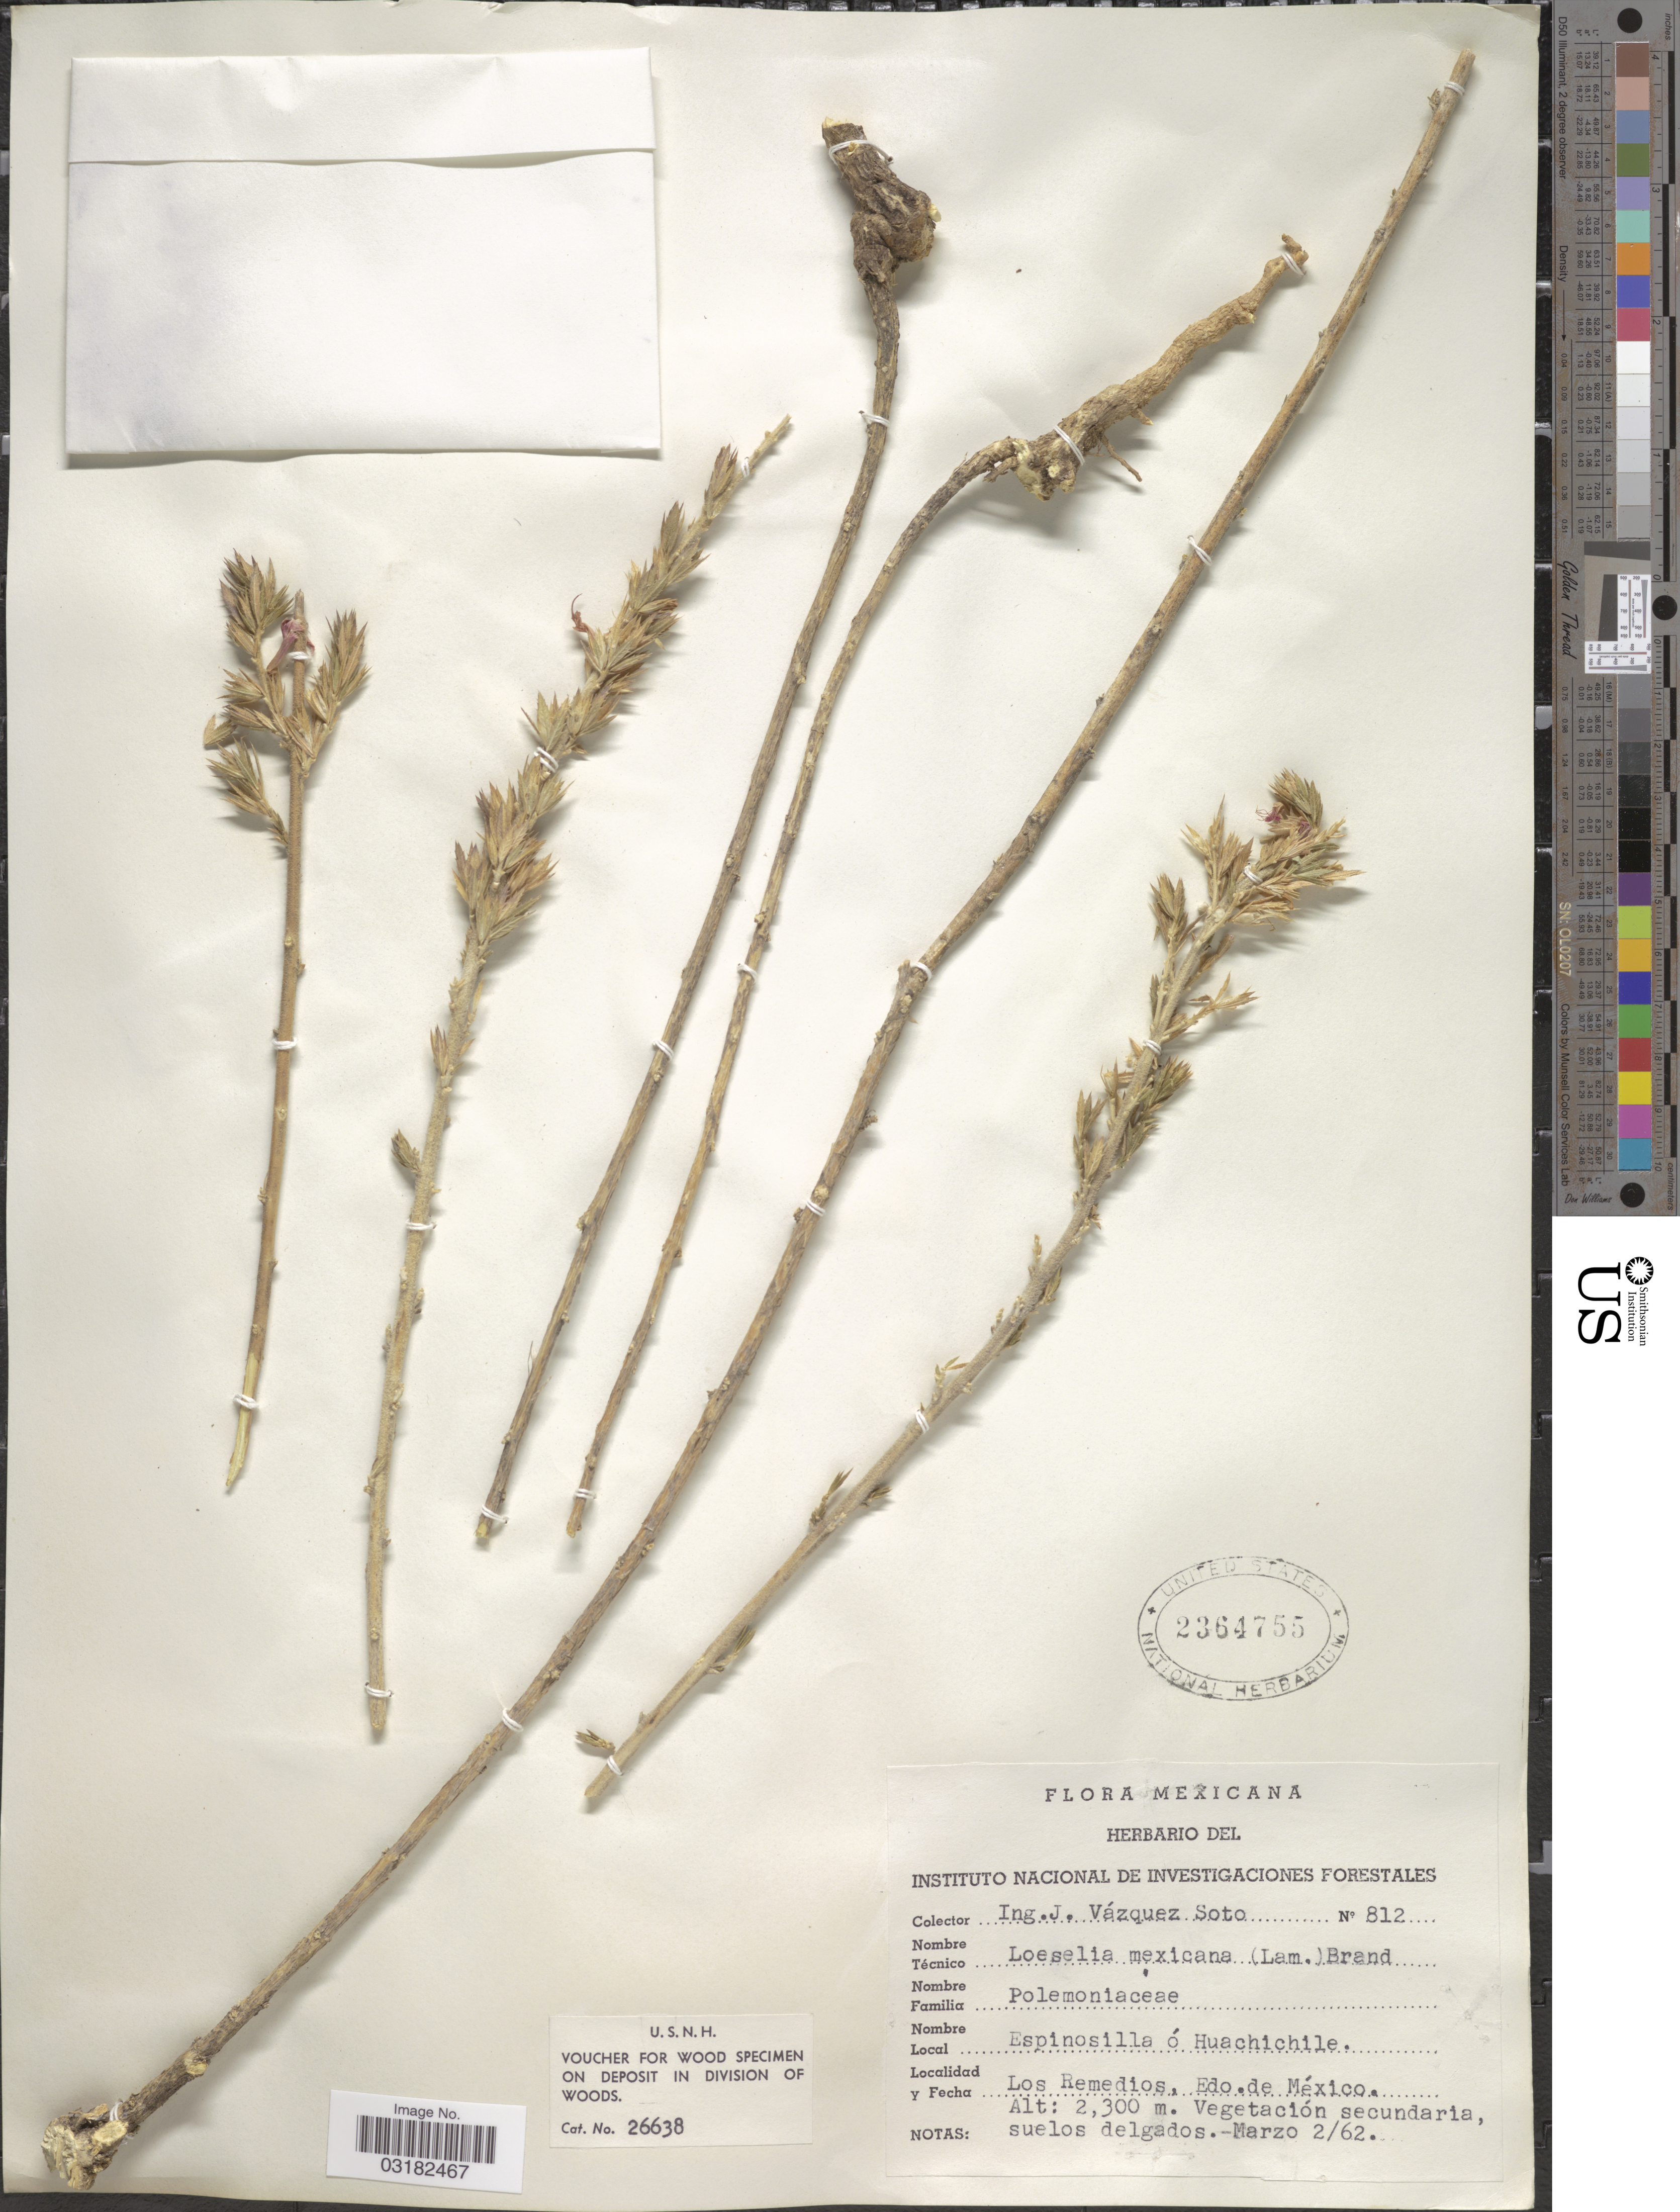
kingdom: Plantae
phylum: Tracheophyta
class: Magnoliopsida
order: Ericales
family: Polemoniaceae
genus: Loeselia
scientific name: Loeselia mexicana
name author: (Lam.) Brand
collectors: J. Vázquez Soto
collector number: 812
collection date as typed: Transcribed d/m/y: 2/3/62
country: Mexico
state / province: México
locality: Los Remedios.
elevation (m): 2300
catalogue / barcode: US 2364755